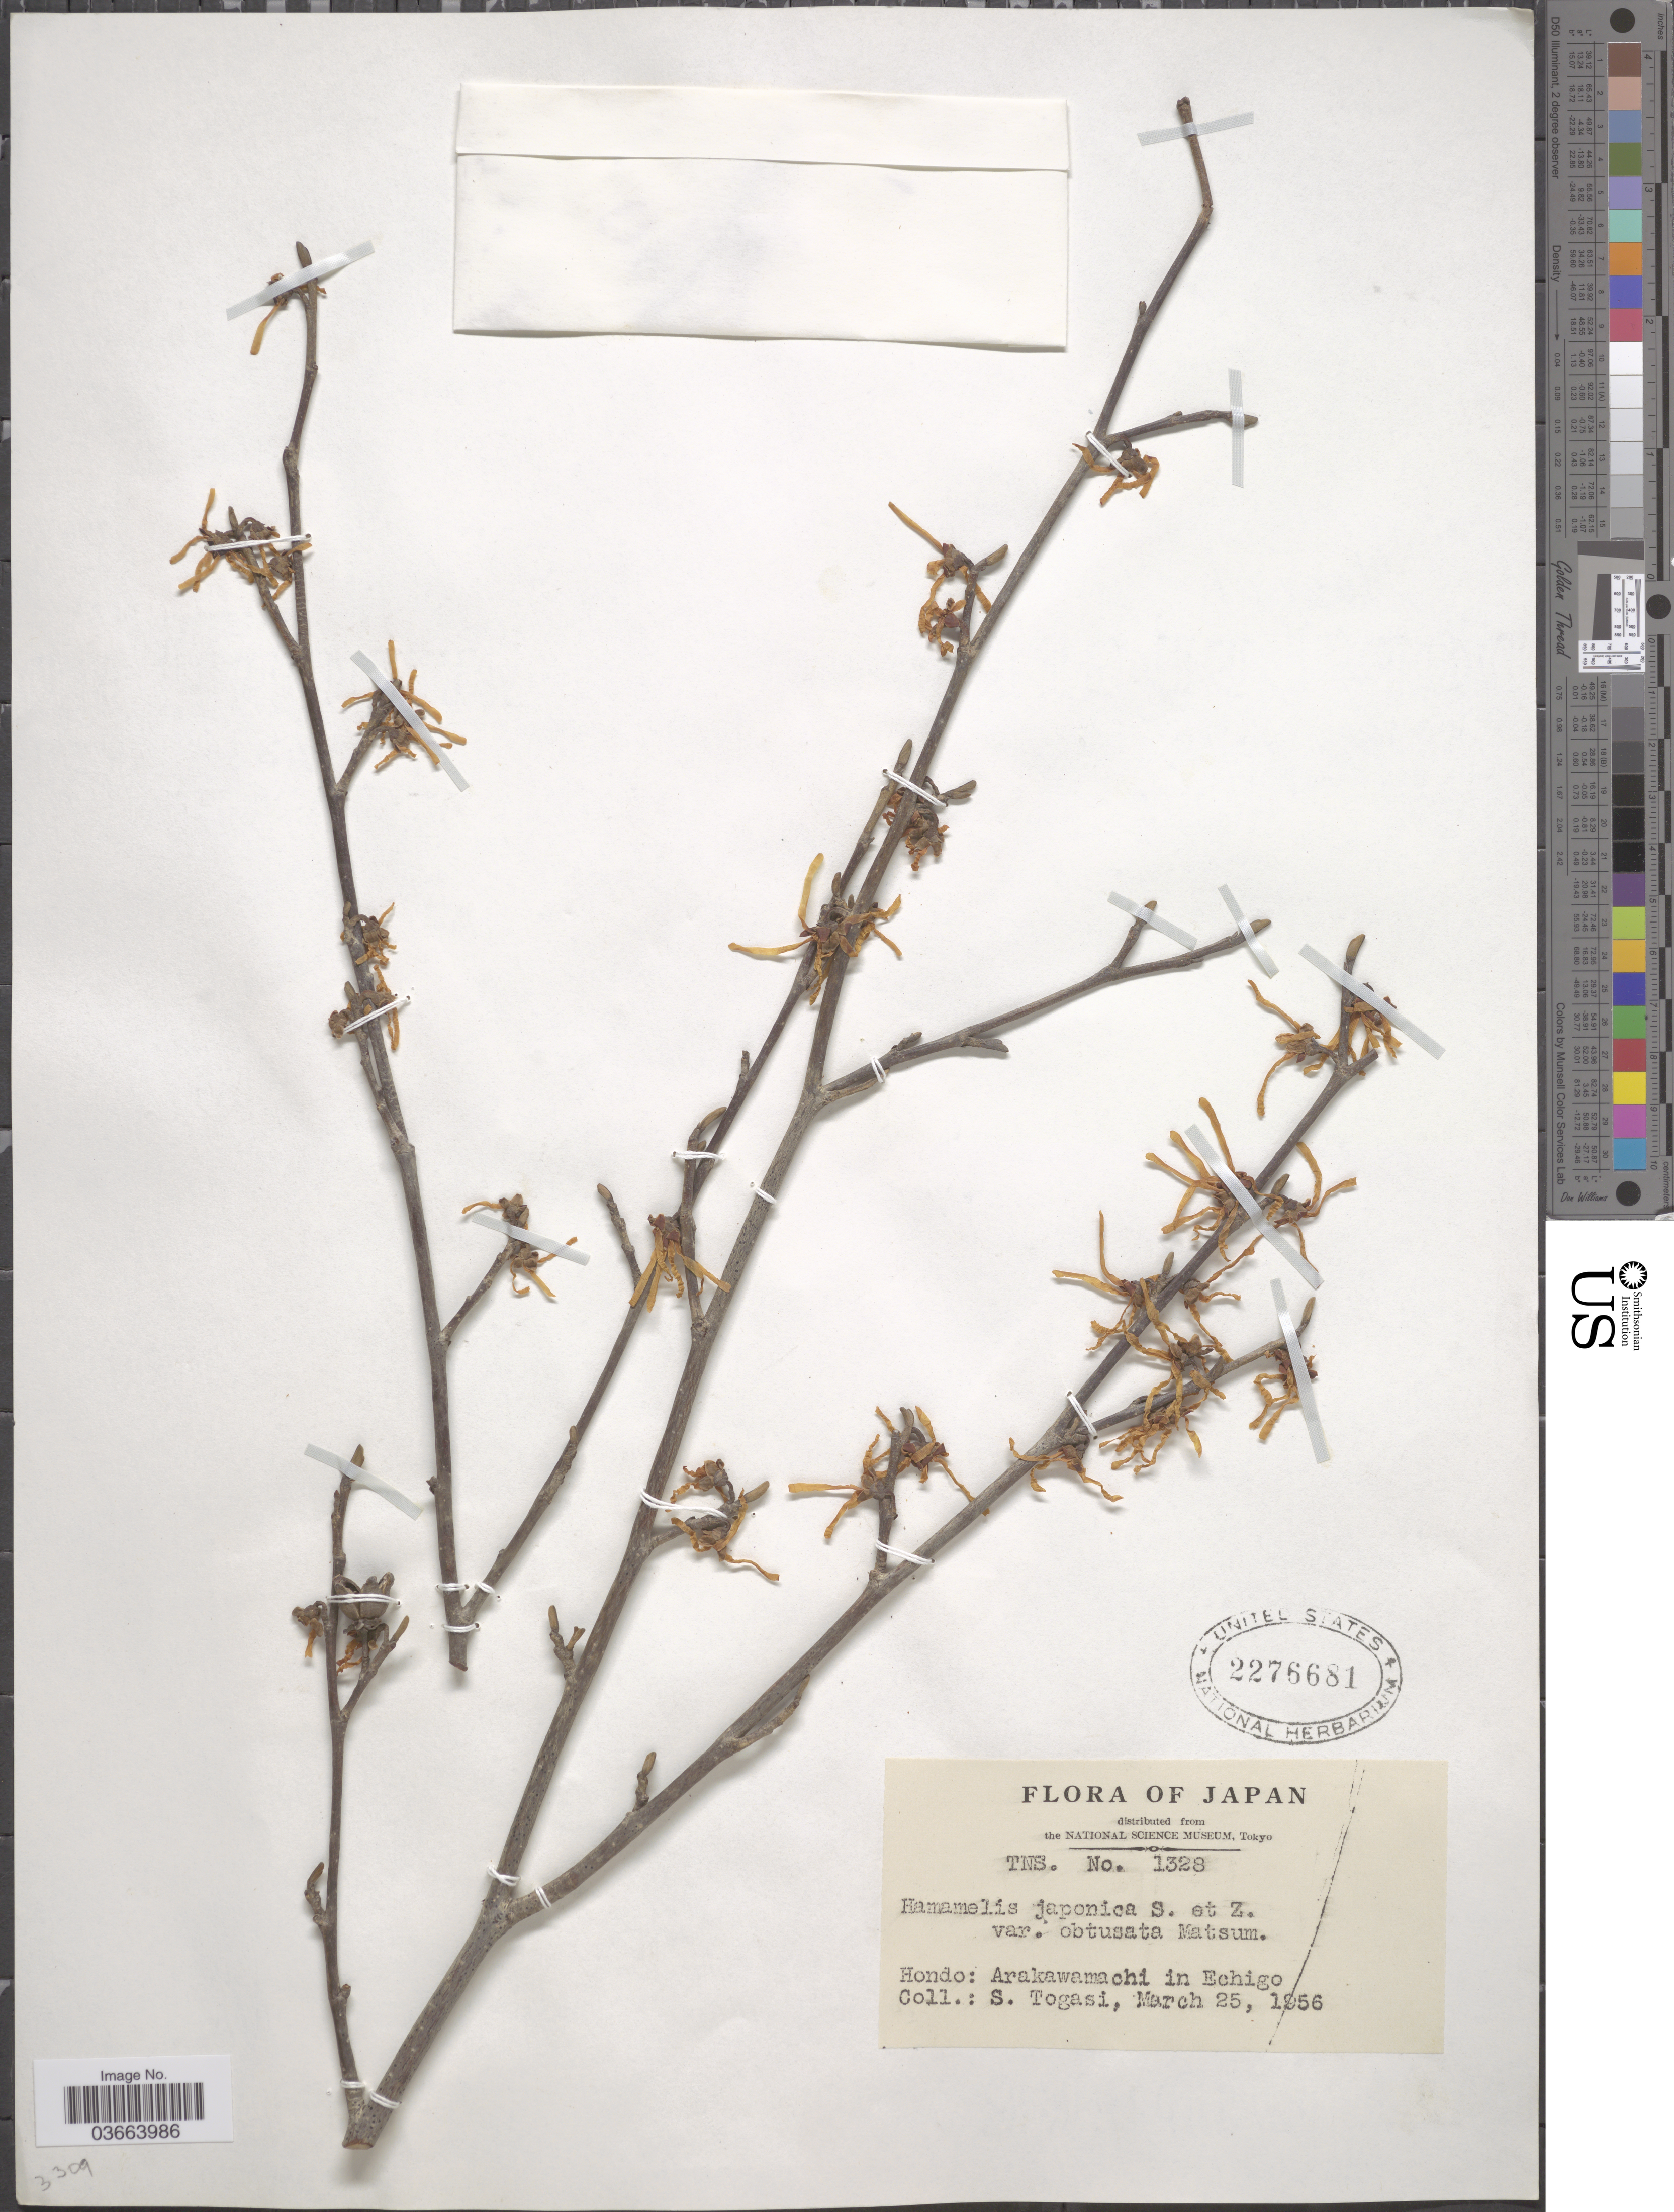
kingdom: Plantae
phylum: Tracheophyta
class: Magnoliopsida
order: Saxifragales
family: Hamamelidaceae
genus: Hamamelis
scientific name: Hamamelis japonica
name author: Siebold & Zucc.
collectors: S. Togasi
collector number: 1328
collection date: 1956-03-25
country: Japan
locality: Hondo, Arakawamachi in Echigo.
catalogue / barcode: US 2276681